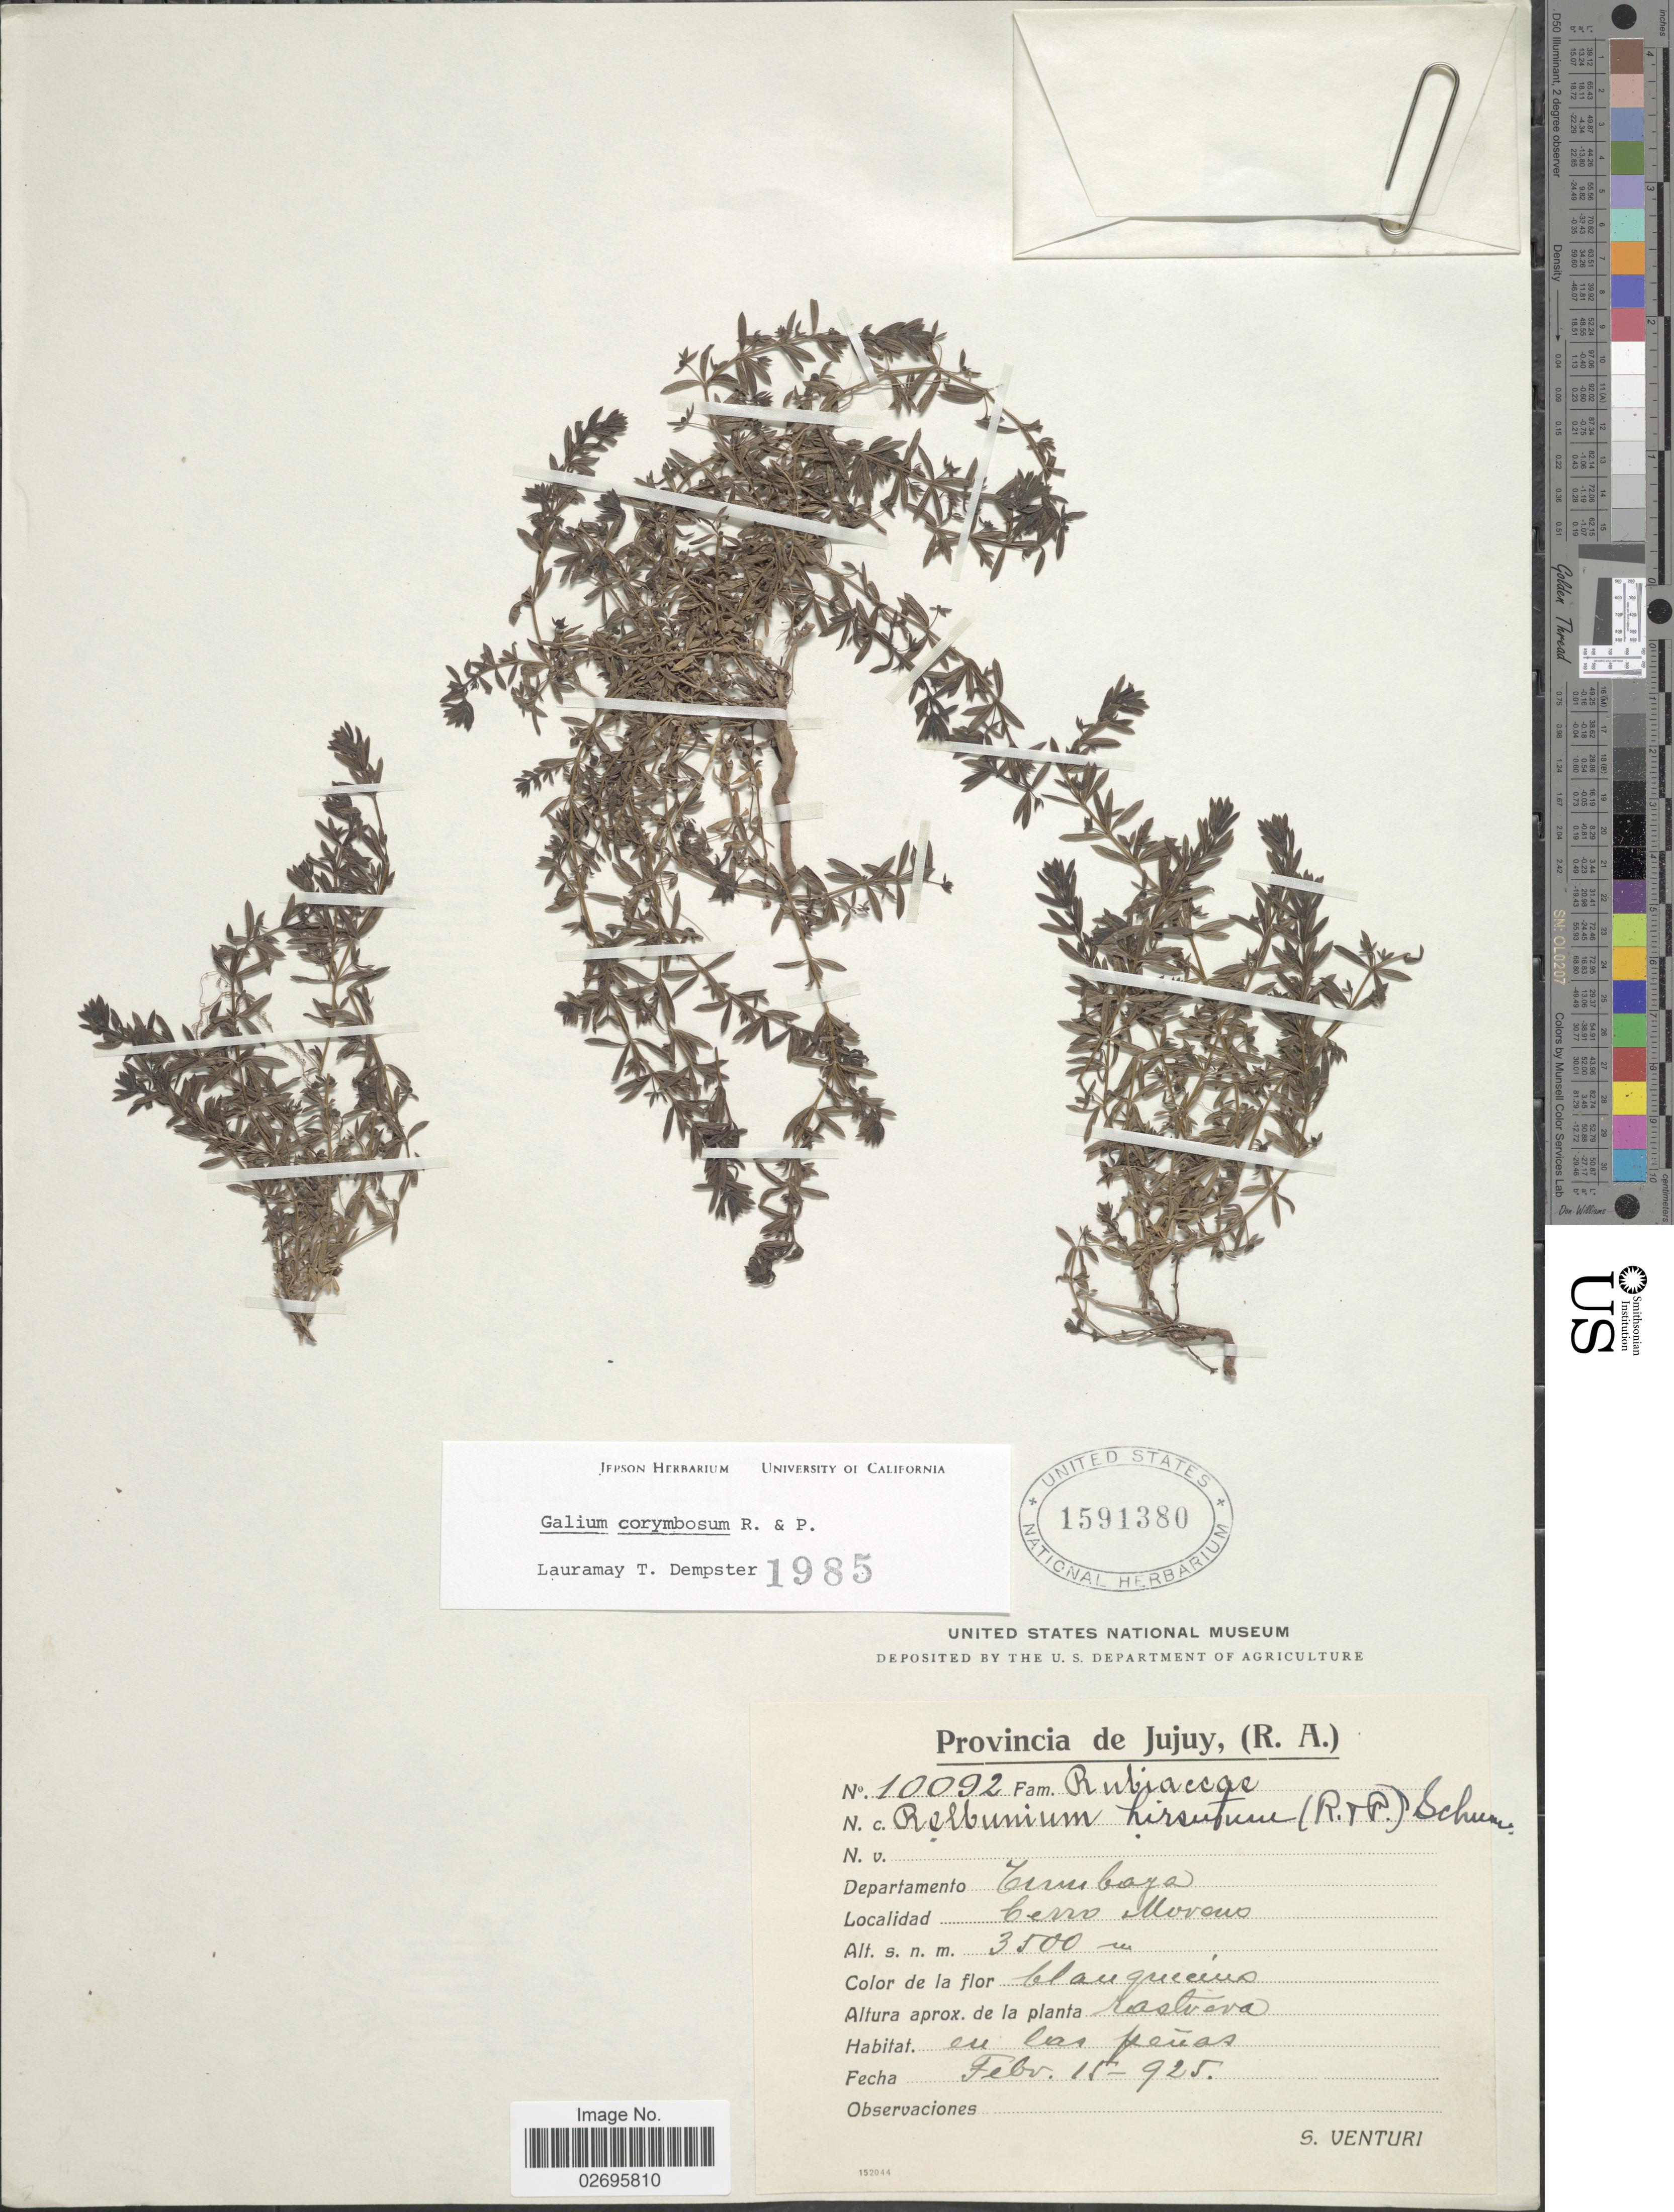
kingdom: Plantae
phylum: Tracheophyta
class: Magnoliopsida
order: Gentianales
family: Rubiaceae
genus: Galium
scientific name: Galium corymbosum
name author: Ruiz & Pav.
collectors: S. Venturi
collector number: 10092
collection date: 1925-02-15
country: Argentina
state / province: Jujuy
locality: Provincia de Jujuy (R.A.), Departamento Tumbaya, Cerro Moreno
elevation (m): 3500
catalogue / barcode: US 1591380